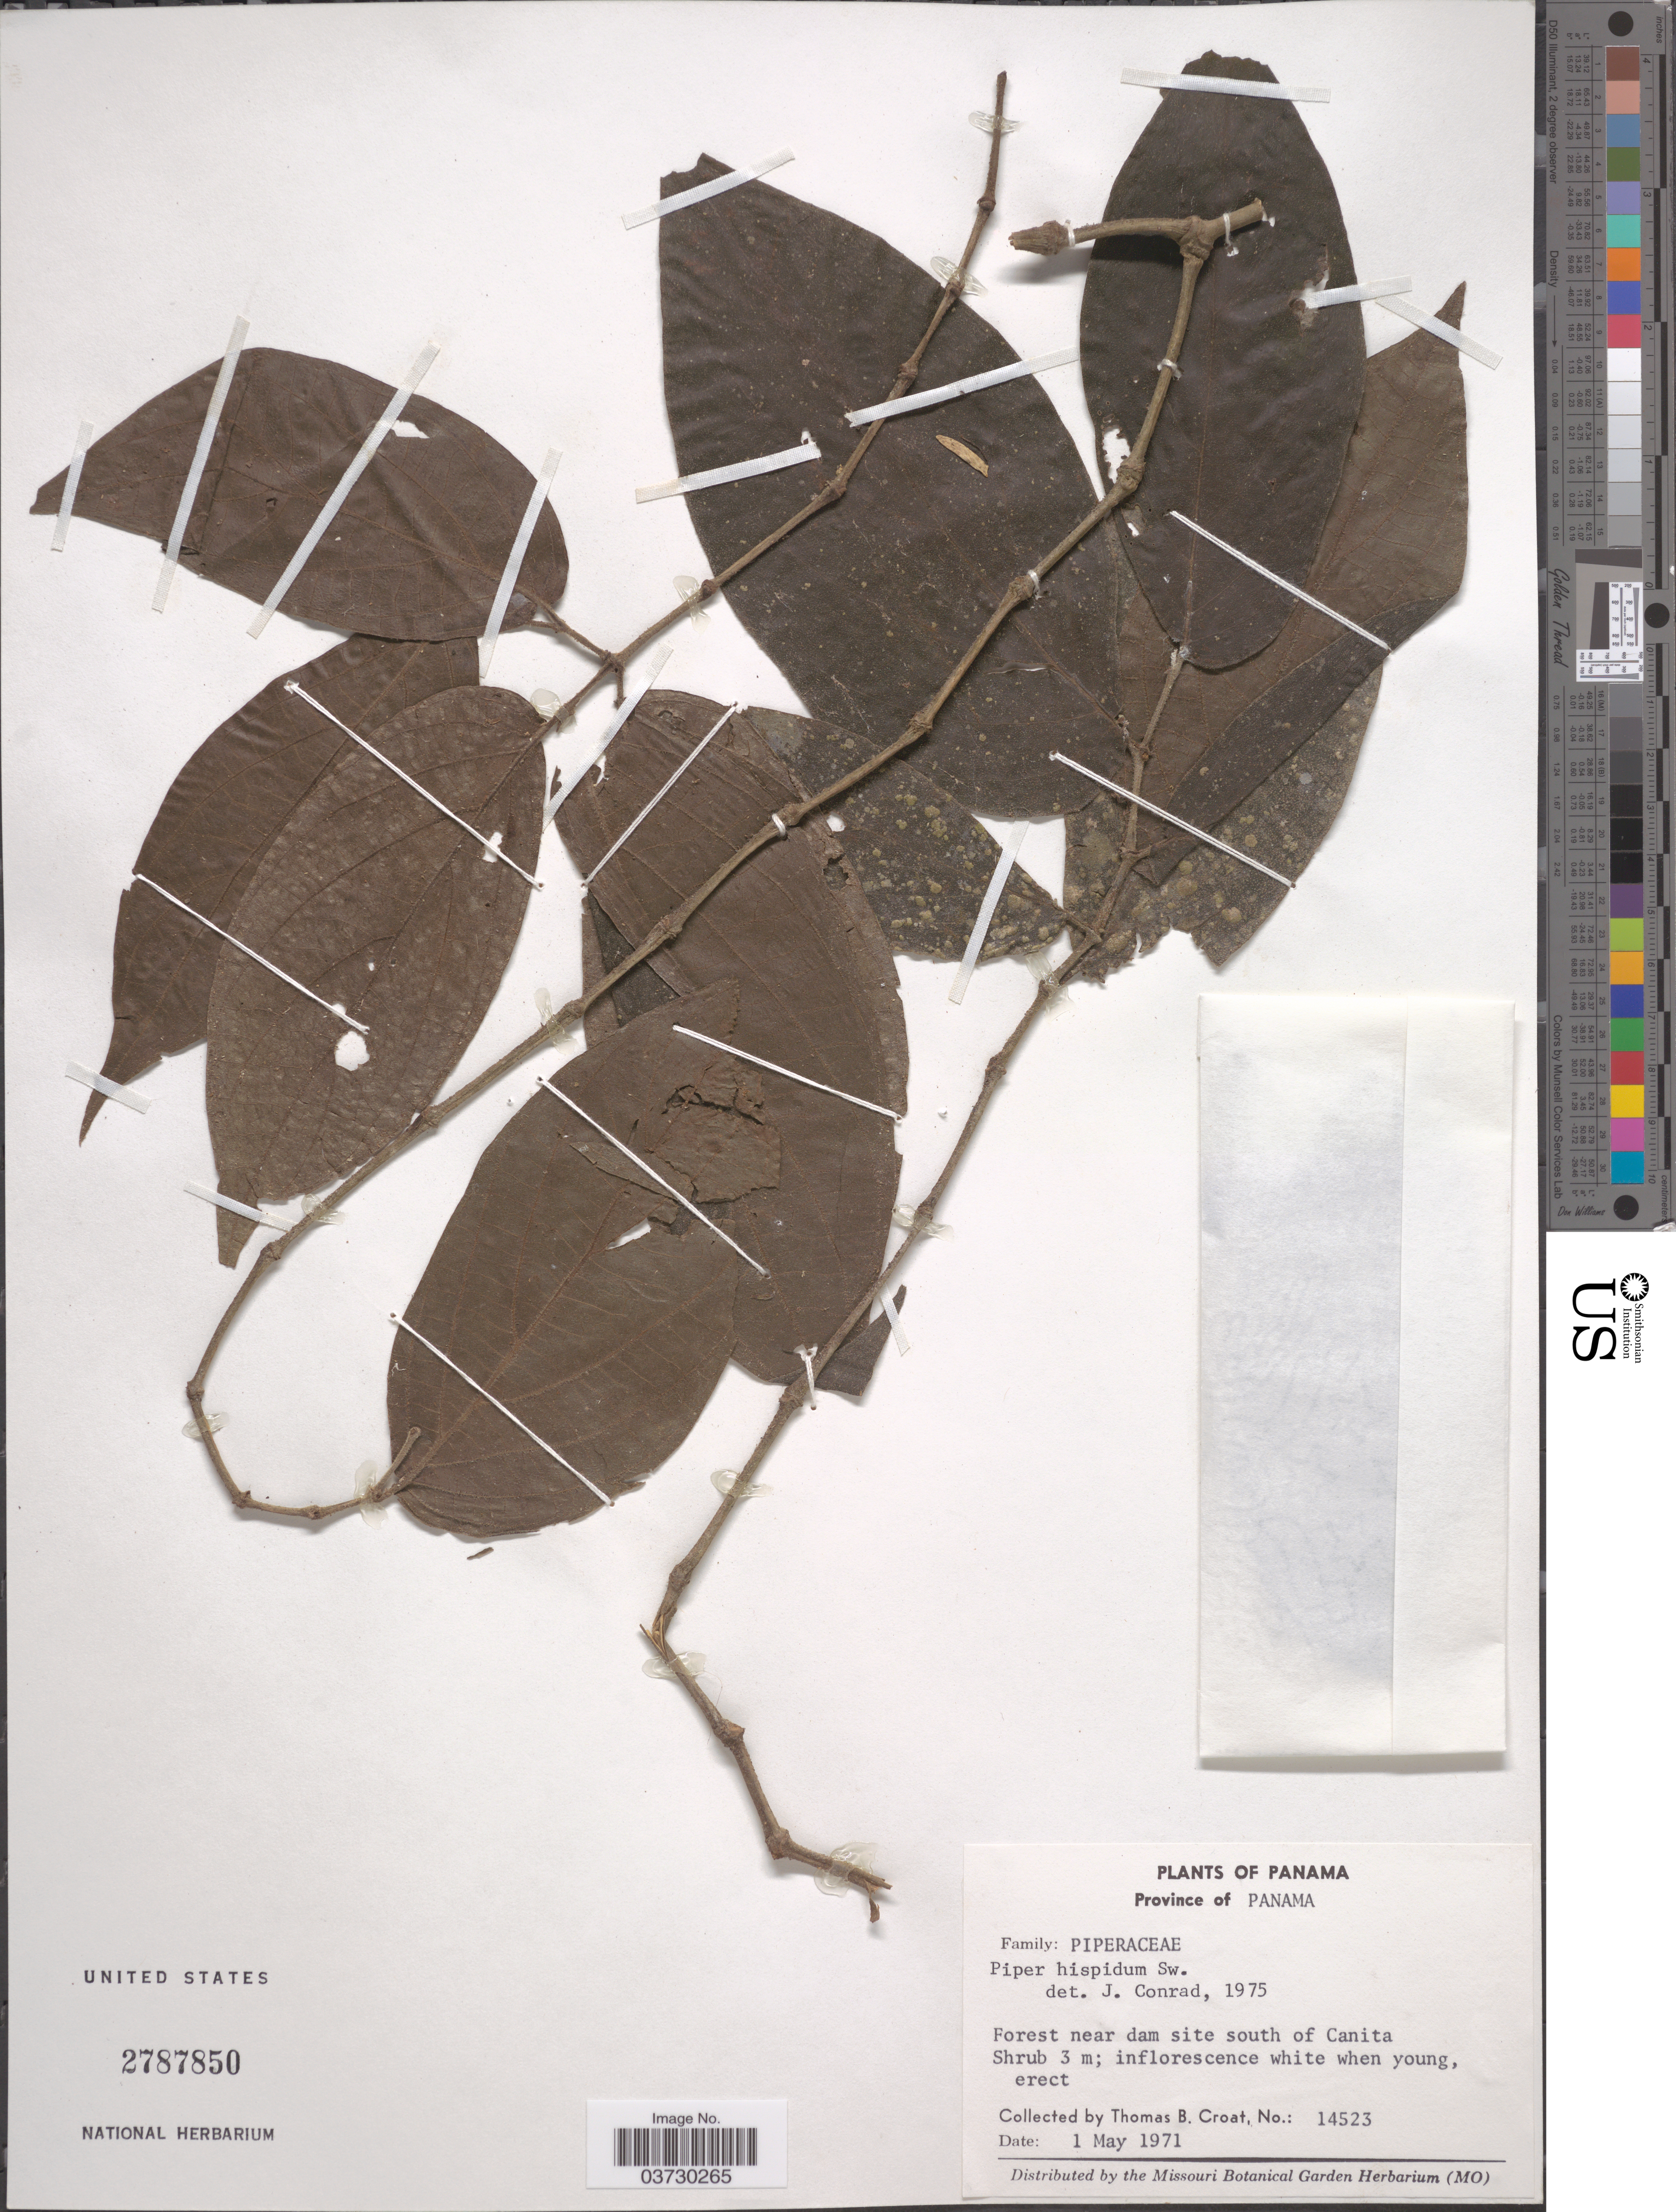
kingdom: Plantae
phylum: Tracheophyta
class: Magnoliopsida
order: Piperales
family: Piperaceae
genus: Piper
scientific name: Piper hispidum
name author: Sw.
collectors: T. B. Croat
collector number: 14523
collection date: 1971-05-01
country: Panama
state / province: Panamá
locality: Forest near dam site south of Canita.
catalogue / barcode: US 2787850